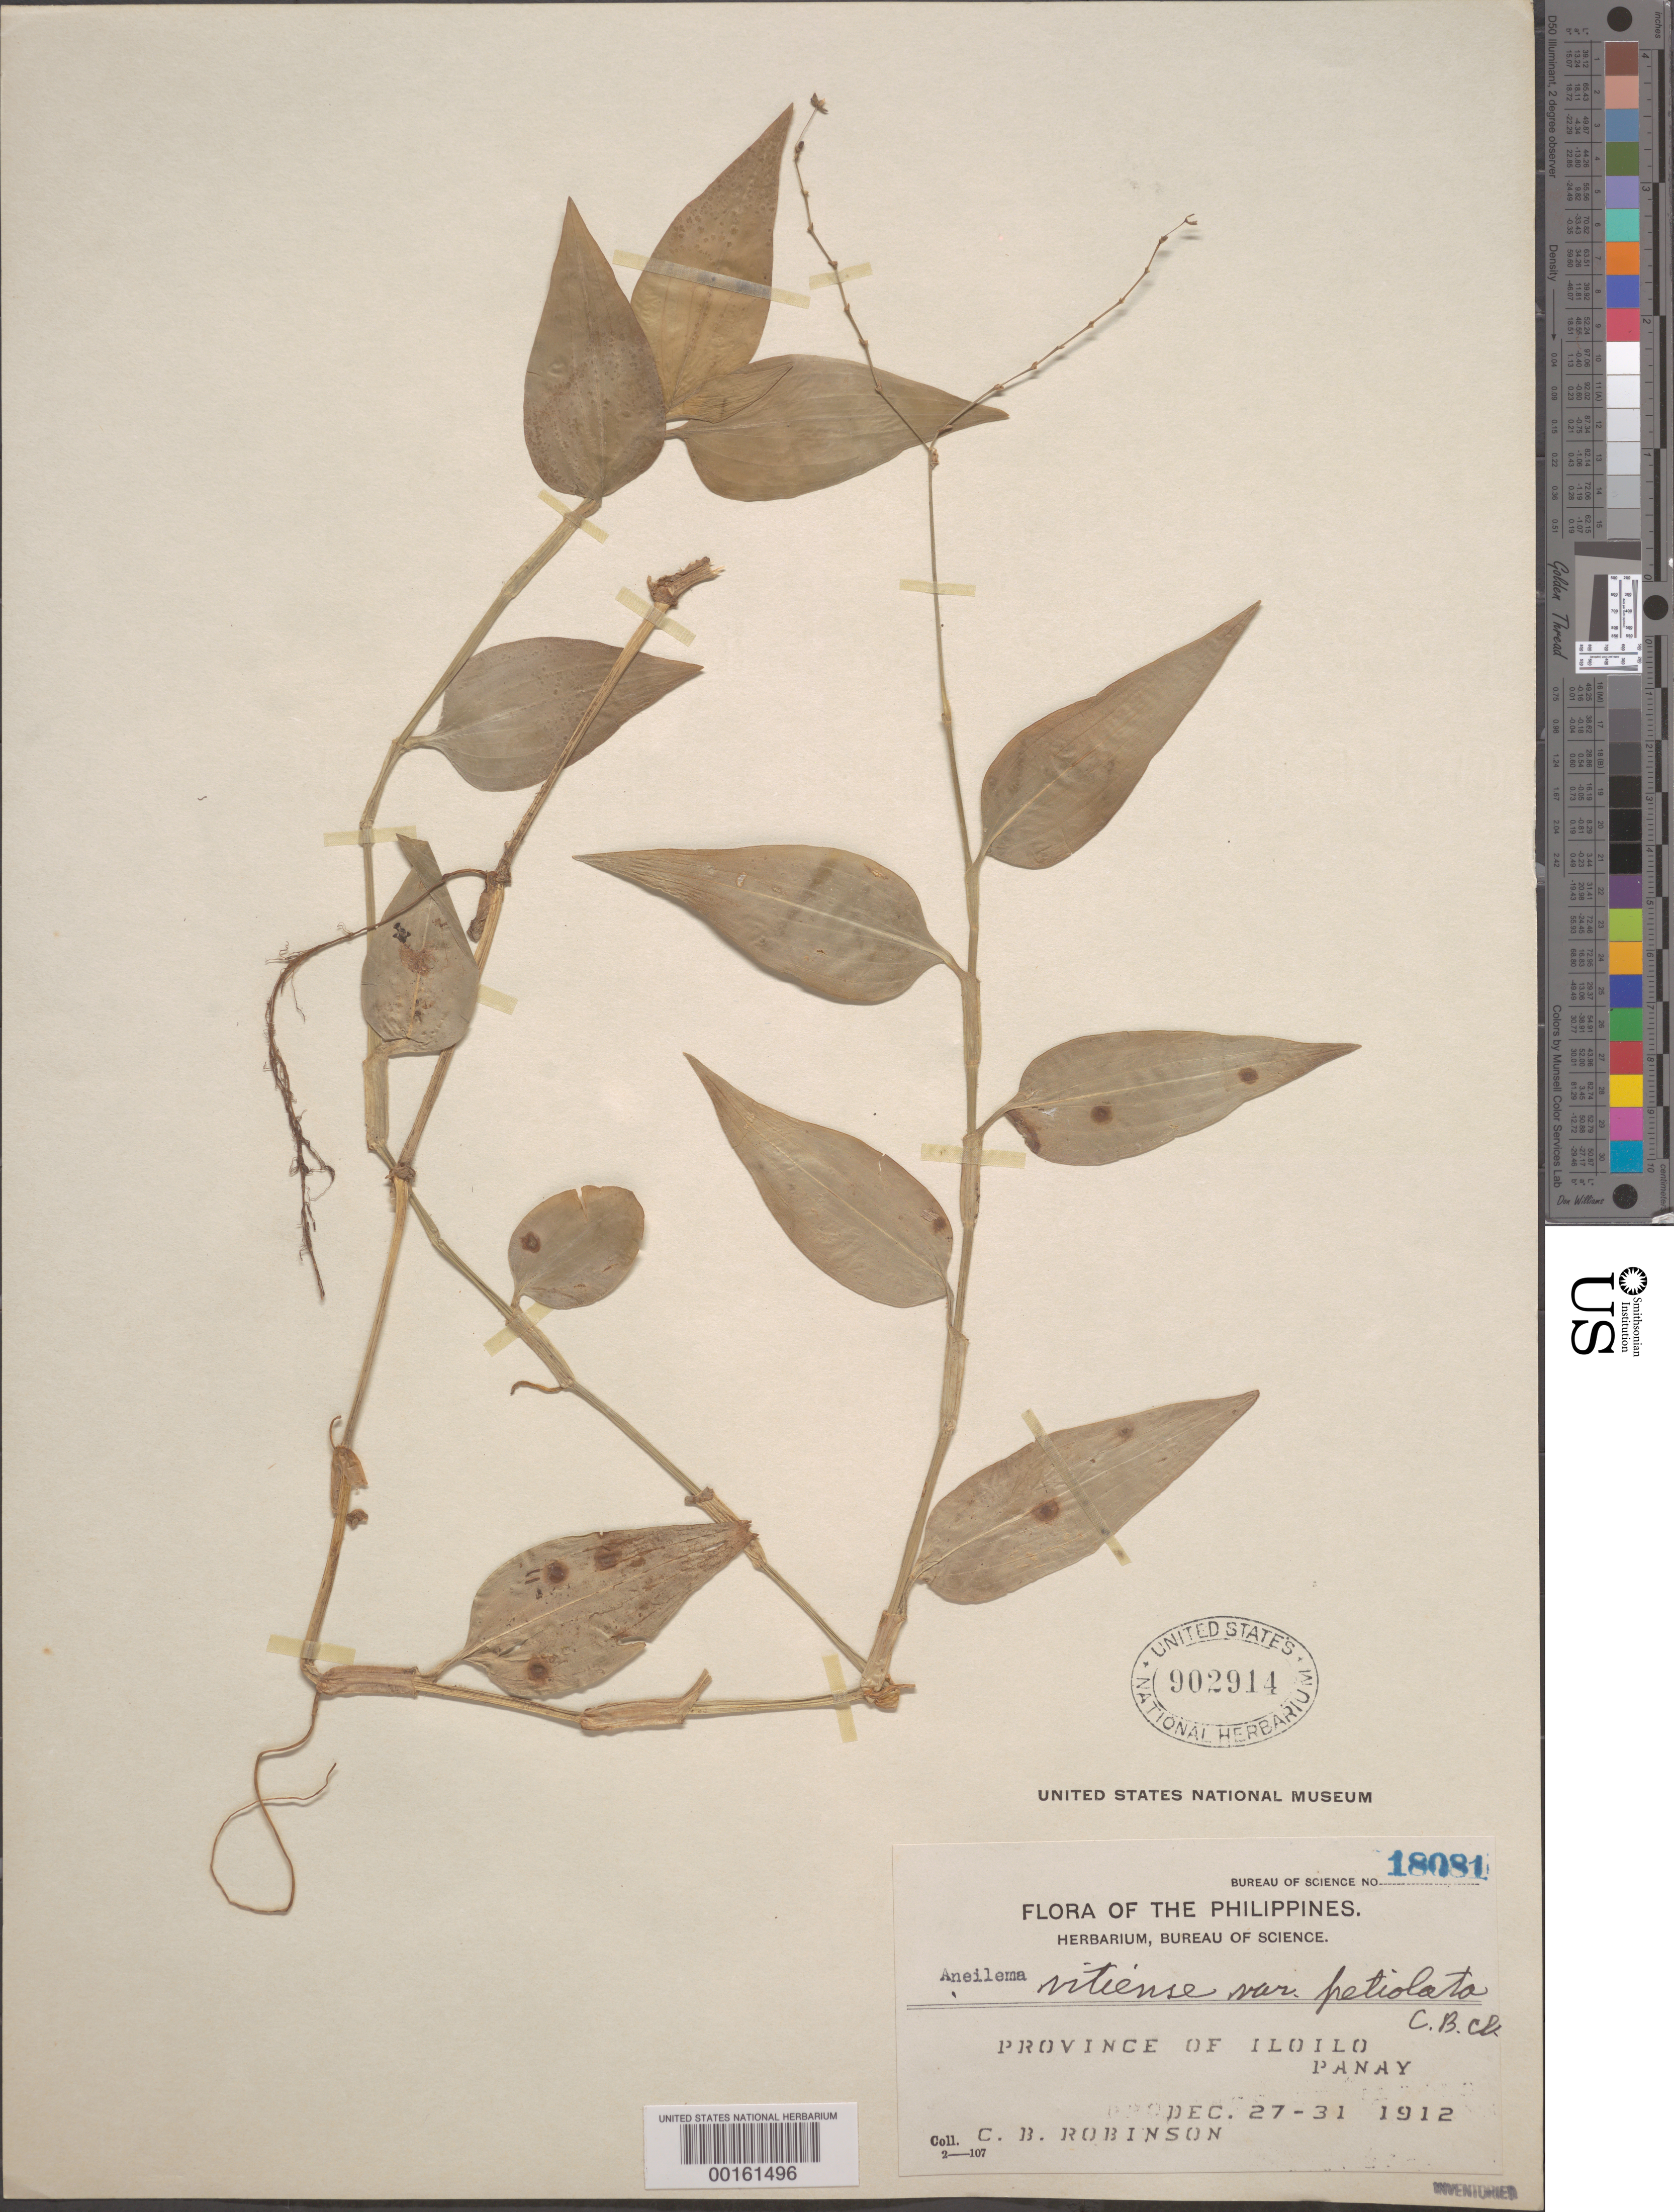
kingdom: Plantae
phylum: Tracheophyta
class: Liliopsida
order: Commelinales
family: Commelinaceae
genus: Rhopalephora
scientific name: Rhopalephora vitiensis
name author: (Seem.) Faden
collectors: C. Robinson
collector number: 18081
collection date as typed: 27 Dec 1912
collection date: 1912-12-27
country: Philippines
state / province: Western Visayas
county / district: Iloilo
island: Panay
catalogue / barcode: US 902914